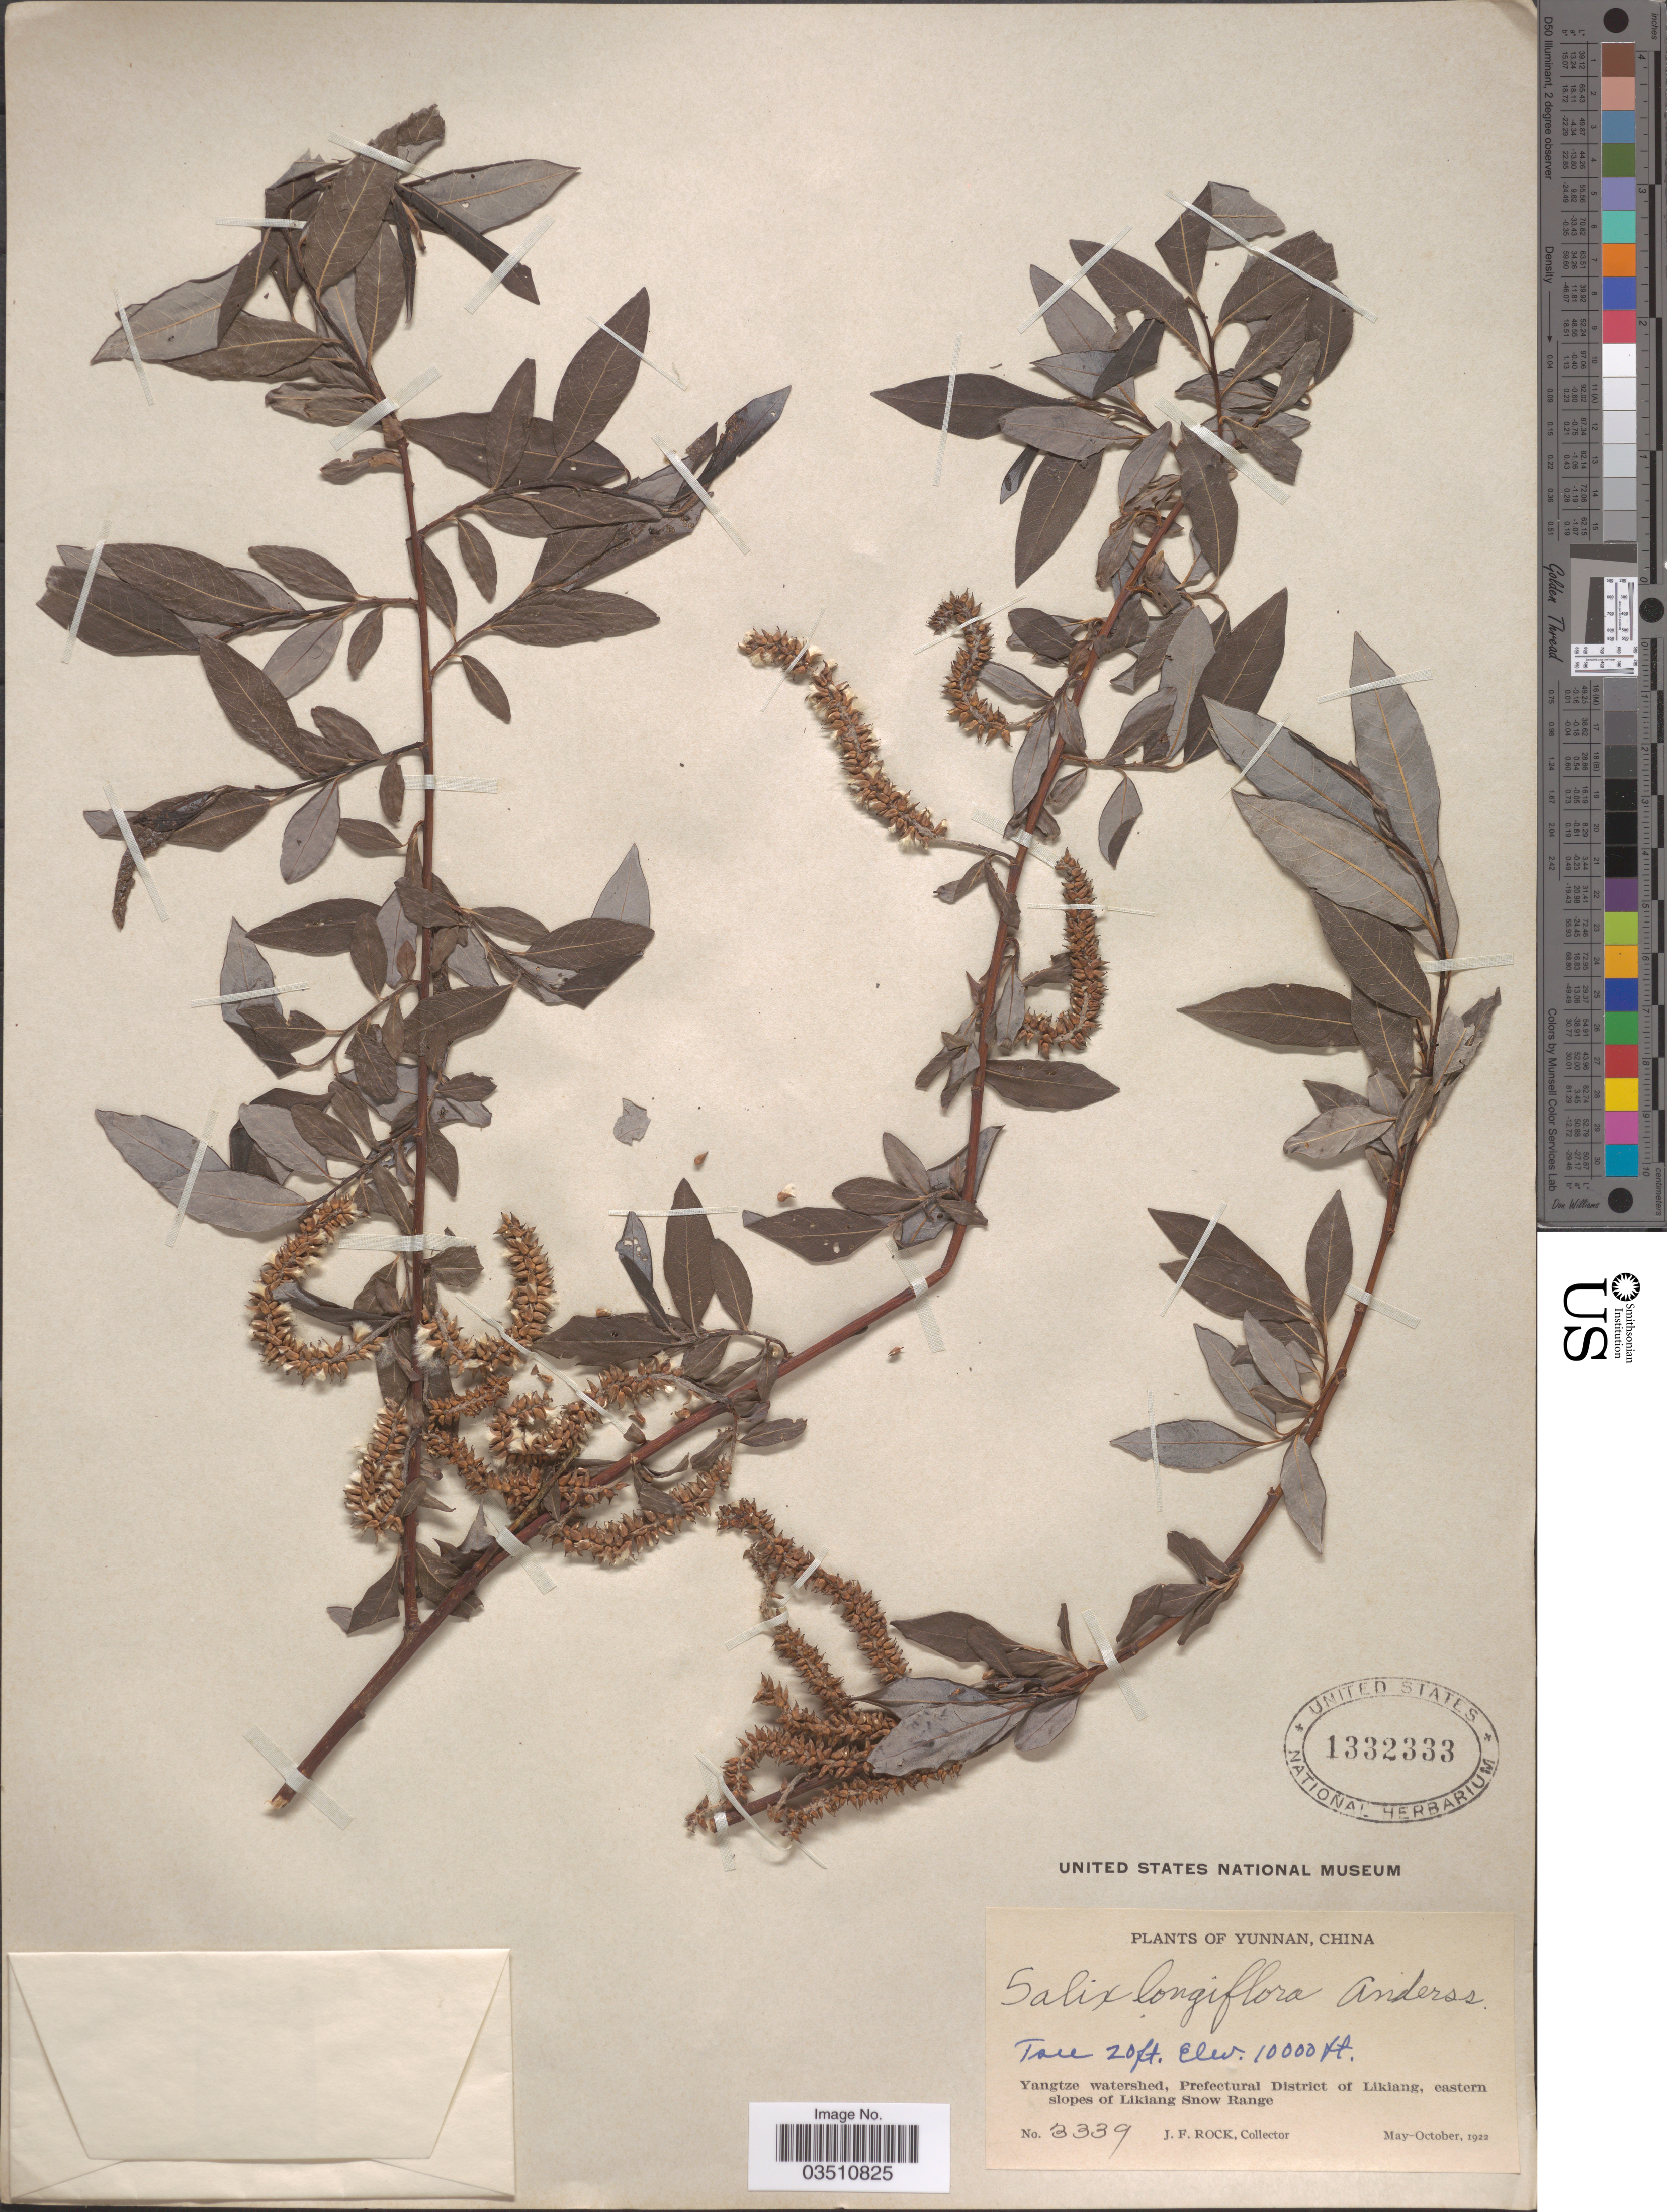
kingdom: Plantae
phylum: Tracheophyta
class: Magnoliopsida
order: Malpighiales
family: Salicaceae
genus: Salix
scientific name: Salix longiflora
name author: Andersson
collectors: J. Rock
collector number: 3339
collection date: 1922-05/1922-10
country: China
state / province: Yunnan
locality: Yangtze watershed, Prefectural District of Likiang, eastern slopes of Likiang Snow Range.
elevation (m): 3048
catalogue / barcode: US 1332333